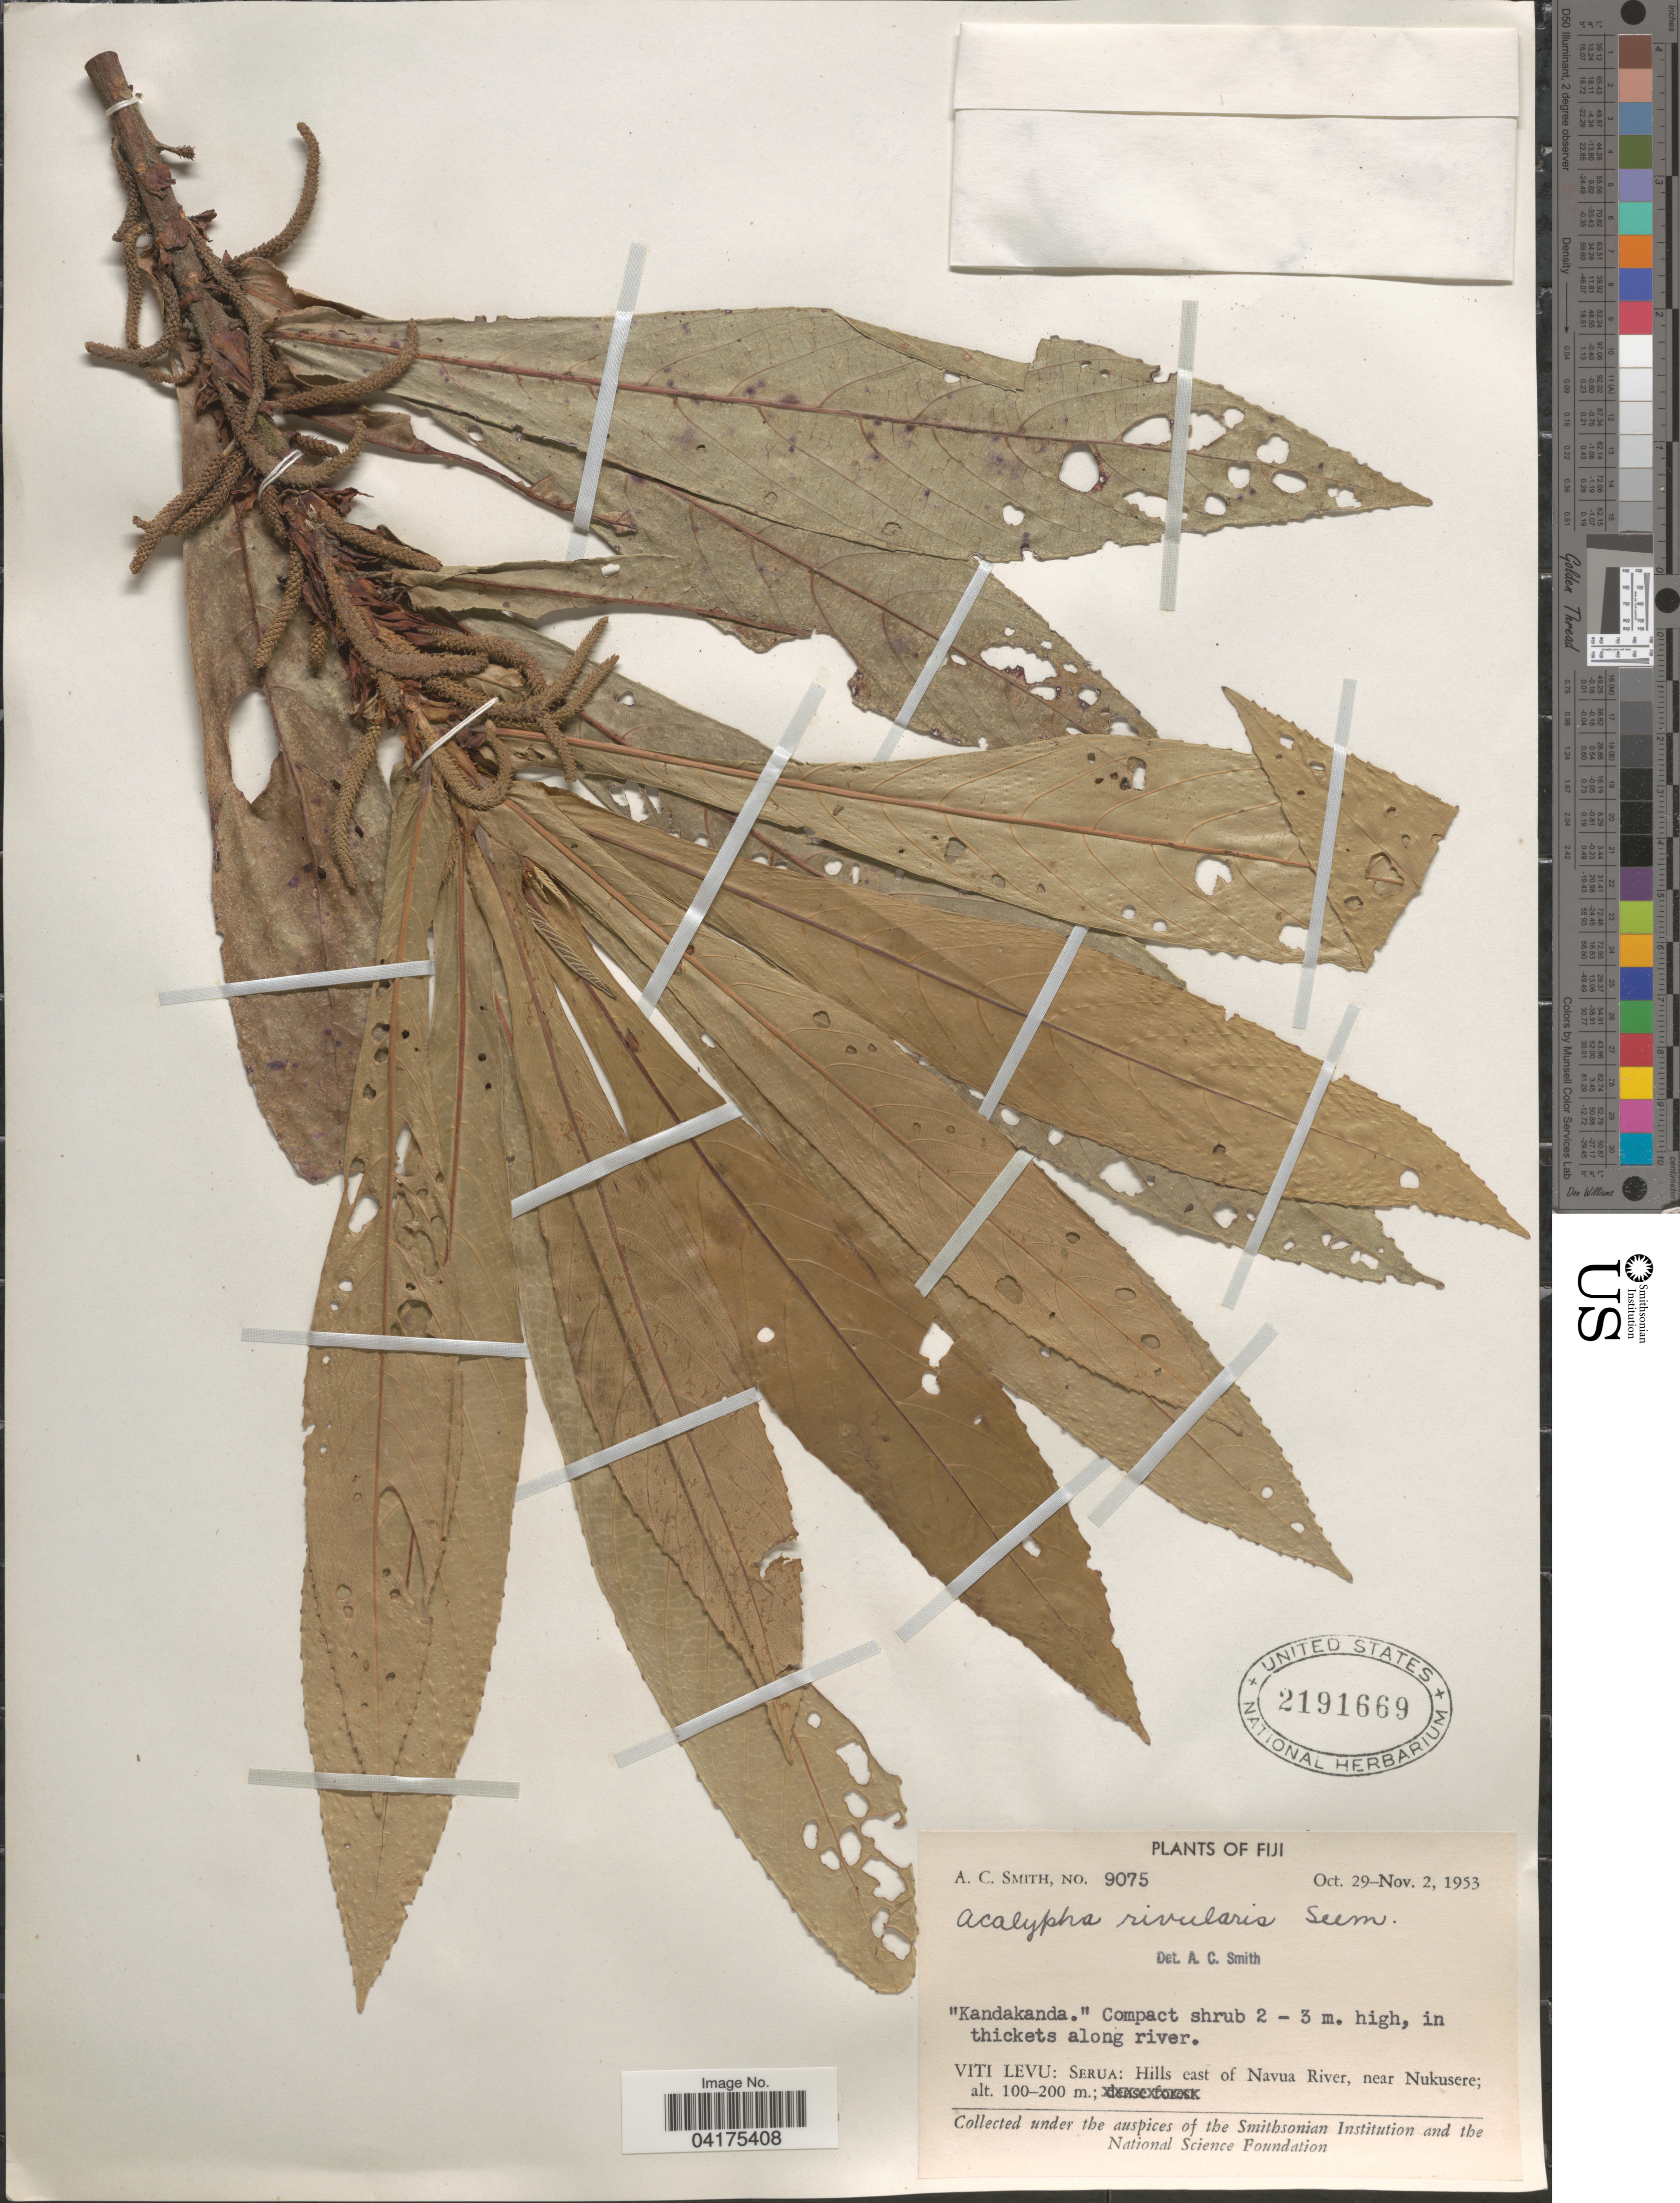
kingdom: Plantae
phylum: Tracheophyta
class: Magnoliopsida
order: Malpighiales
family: Euphorbiaceae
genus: Acalypha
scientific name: Acalypha rivularis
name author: Seem.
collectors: A. C. Smith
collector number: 9075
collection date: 1953-10-29/1953-11-02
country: Fiji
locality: Viti Levu: Serua: Hills east of Navua River, near Nukusere.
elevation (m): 100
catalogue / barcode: US 2191669